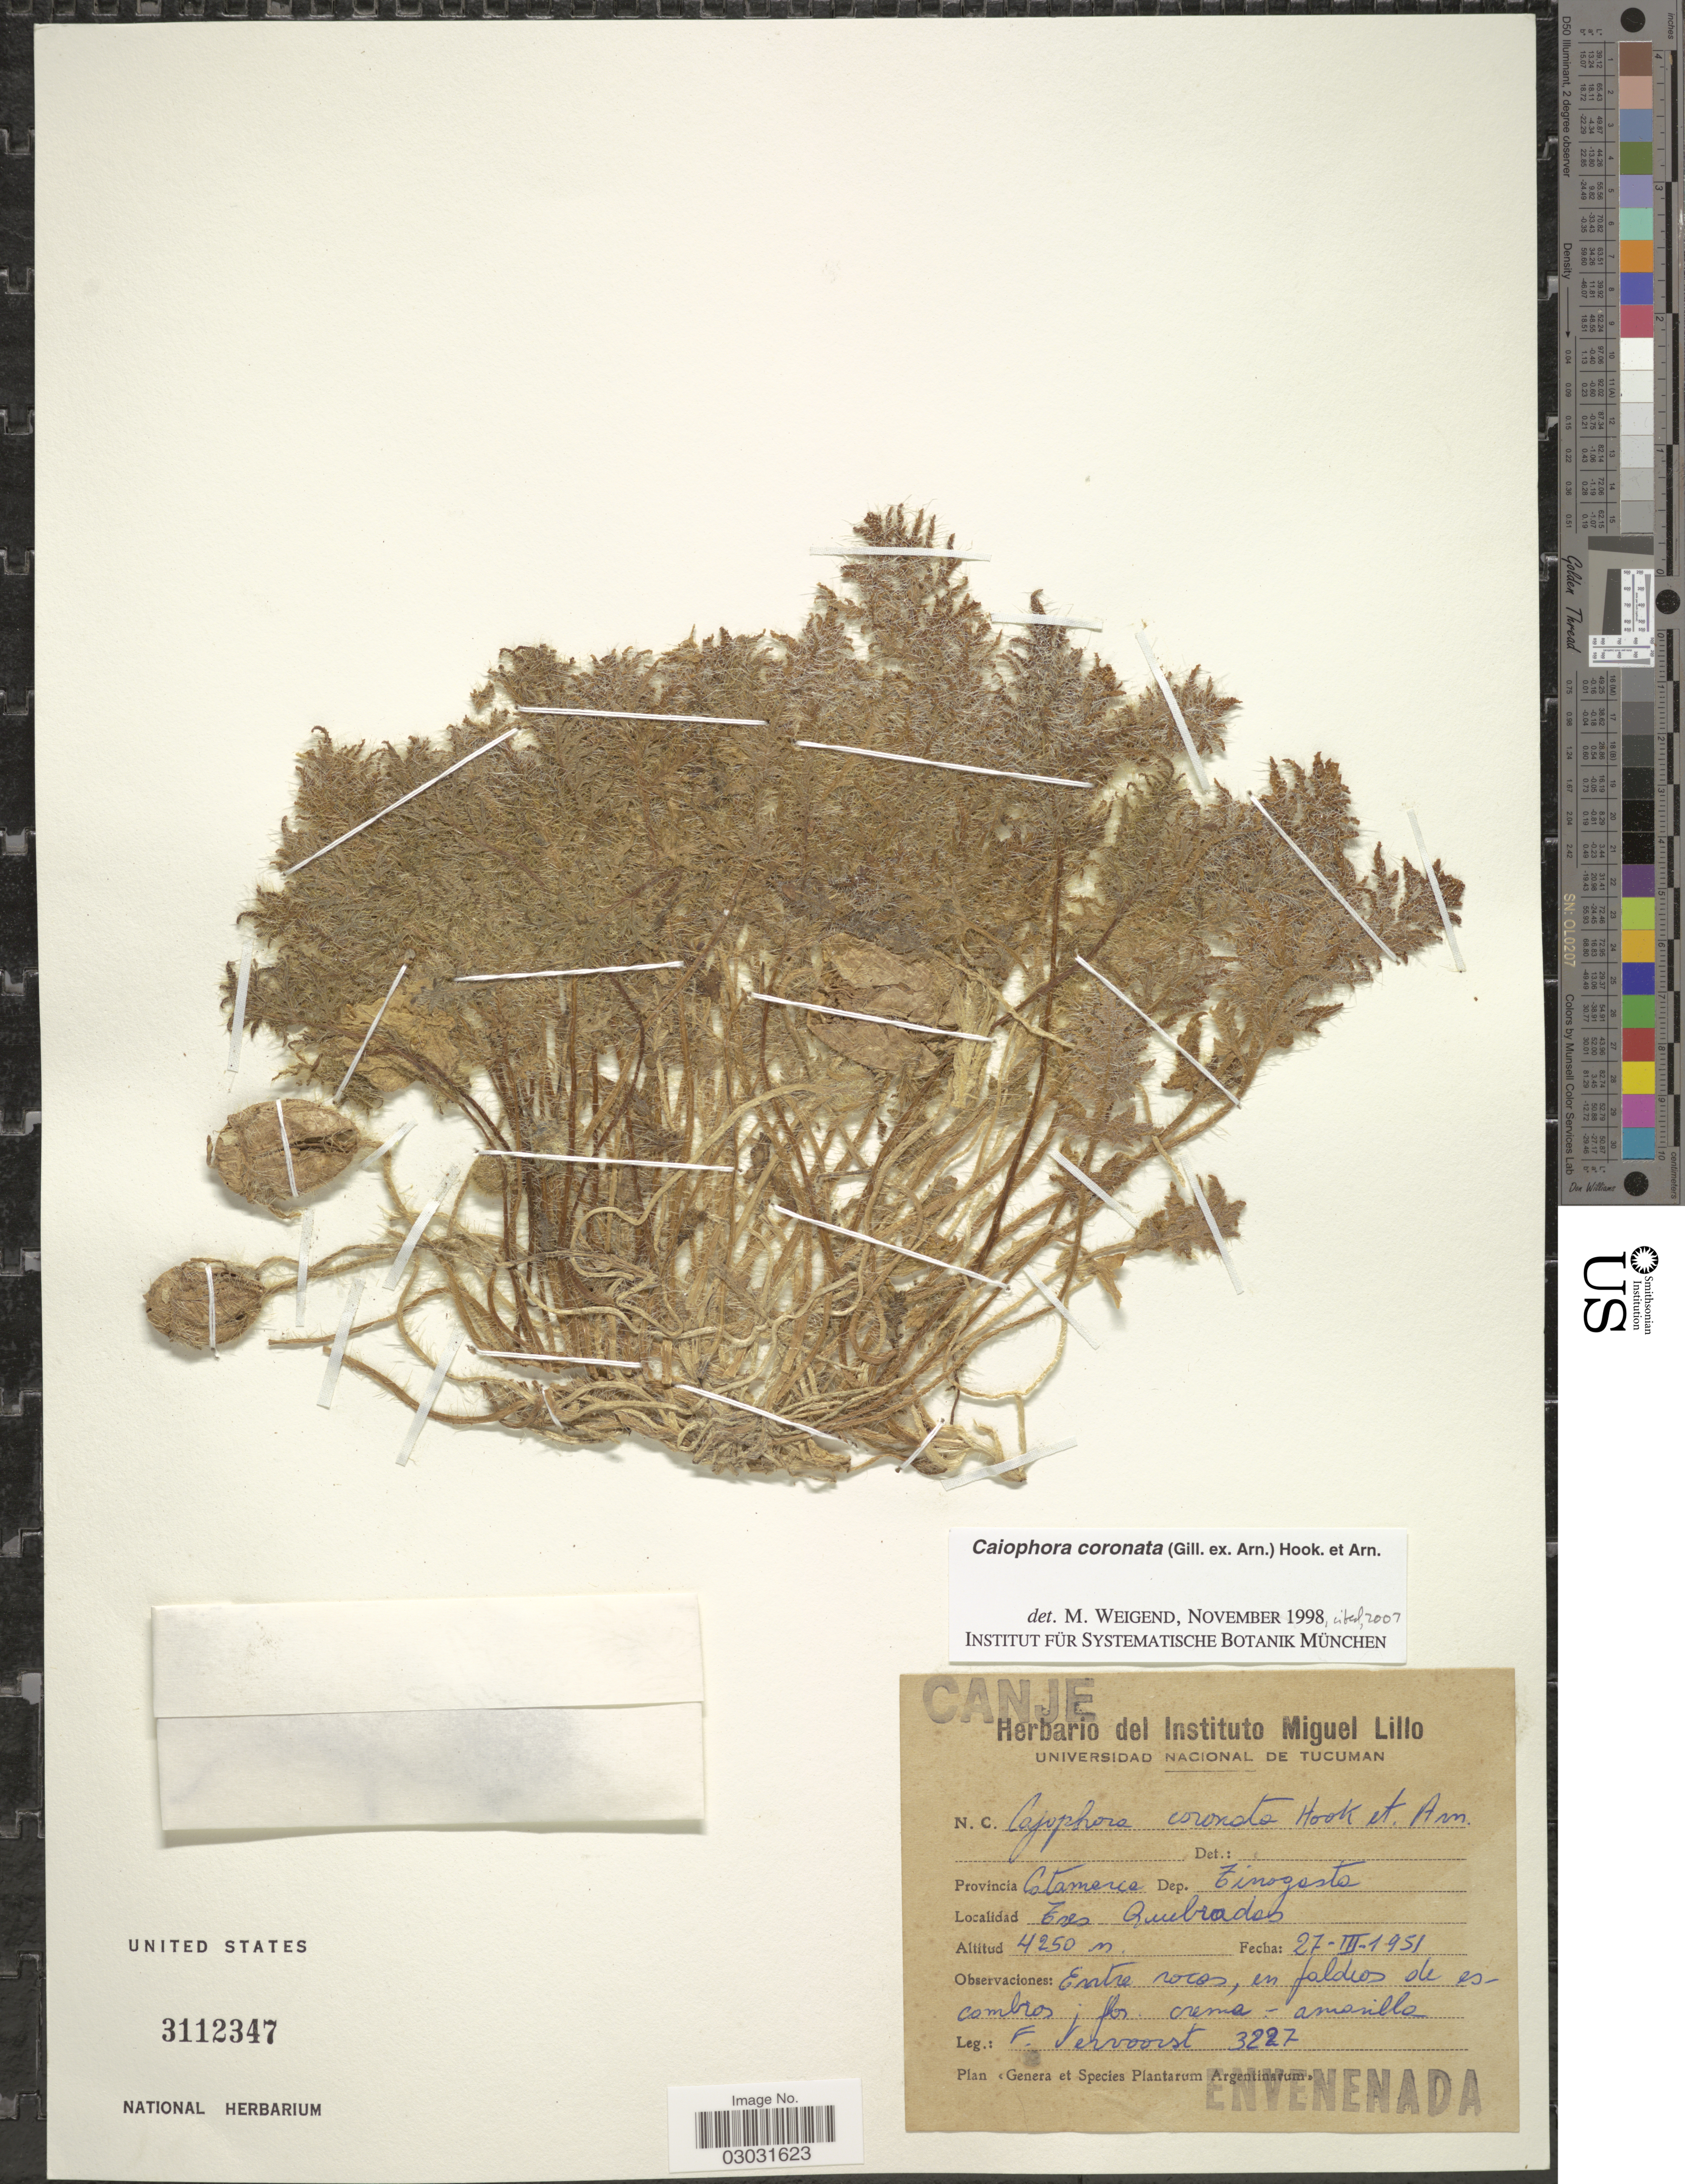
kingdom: Plantae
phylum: Tracheophyta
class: Magnoliopsida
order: Cornales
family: Loasaceae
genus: Caiophora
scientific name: Caiophora coronata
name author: (Gillies ex Arn.) Hook. & Arn.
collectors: F. Vervoorst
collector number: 3227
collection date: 1951-03-27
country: Argentina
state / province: Catamarca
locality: Dep. Tinogasta, Tres Quebradas.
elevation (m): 4250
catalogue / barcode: US 3112347